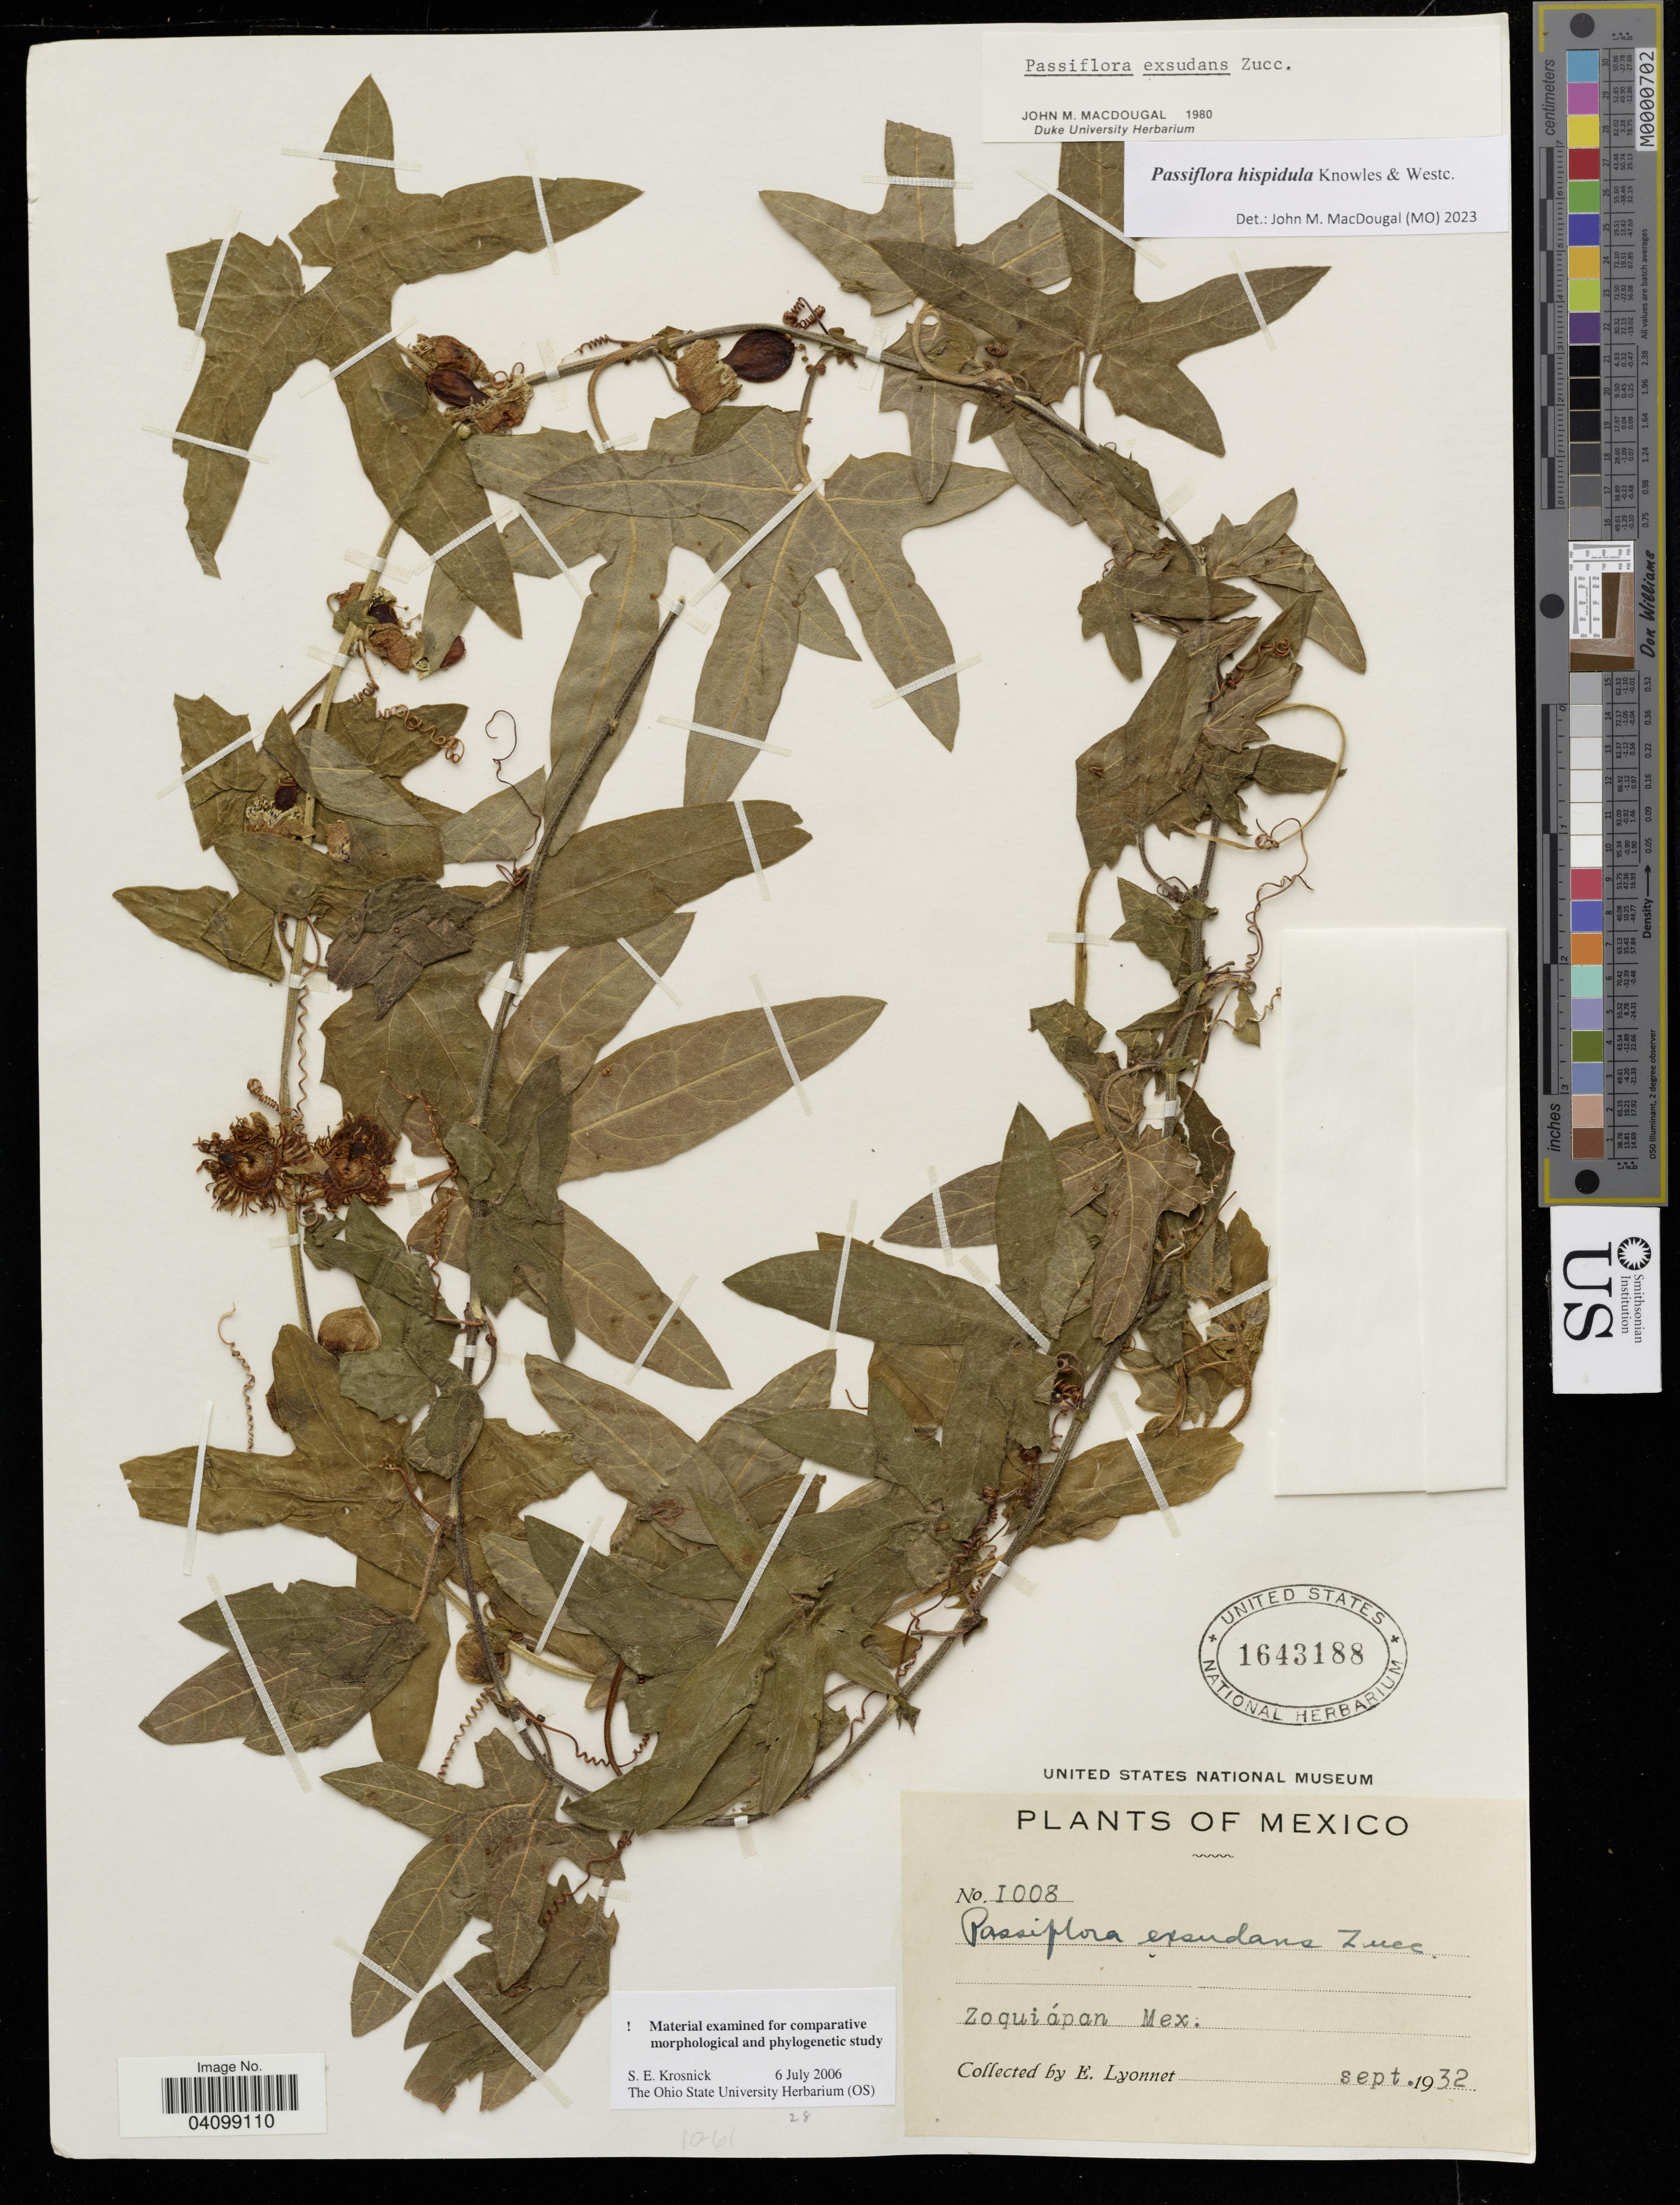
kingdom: Plantae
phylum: Tracheophyta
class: Magnoliopsida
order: Malpighiales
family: Passifloraceae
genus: Passiflora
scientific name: Passiflora exsudans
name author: Zucc.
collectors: E. Lyonnet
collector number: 1008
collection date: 1932-09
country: Mexico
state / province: México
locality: Zoquiápan.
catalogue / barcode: US 1643188